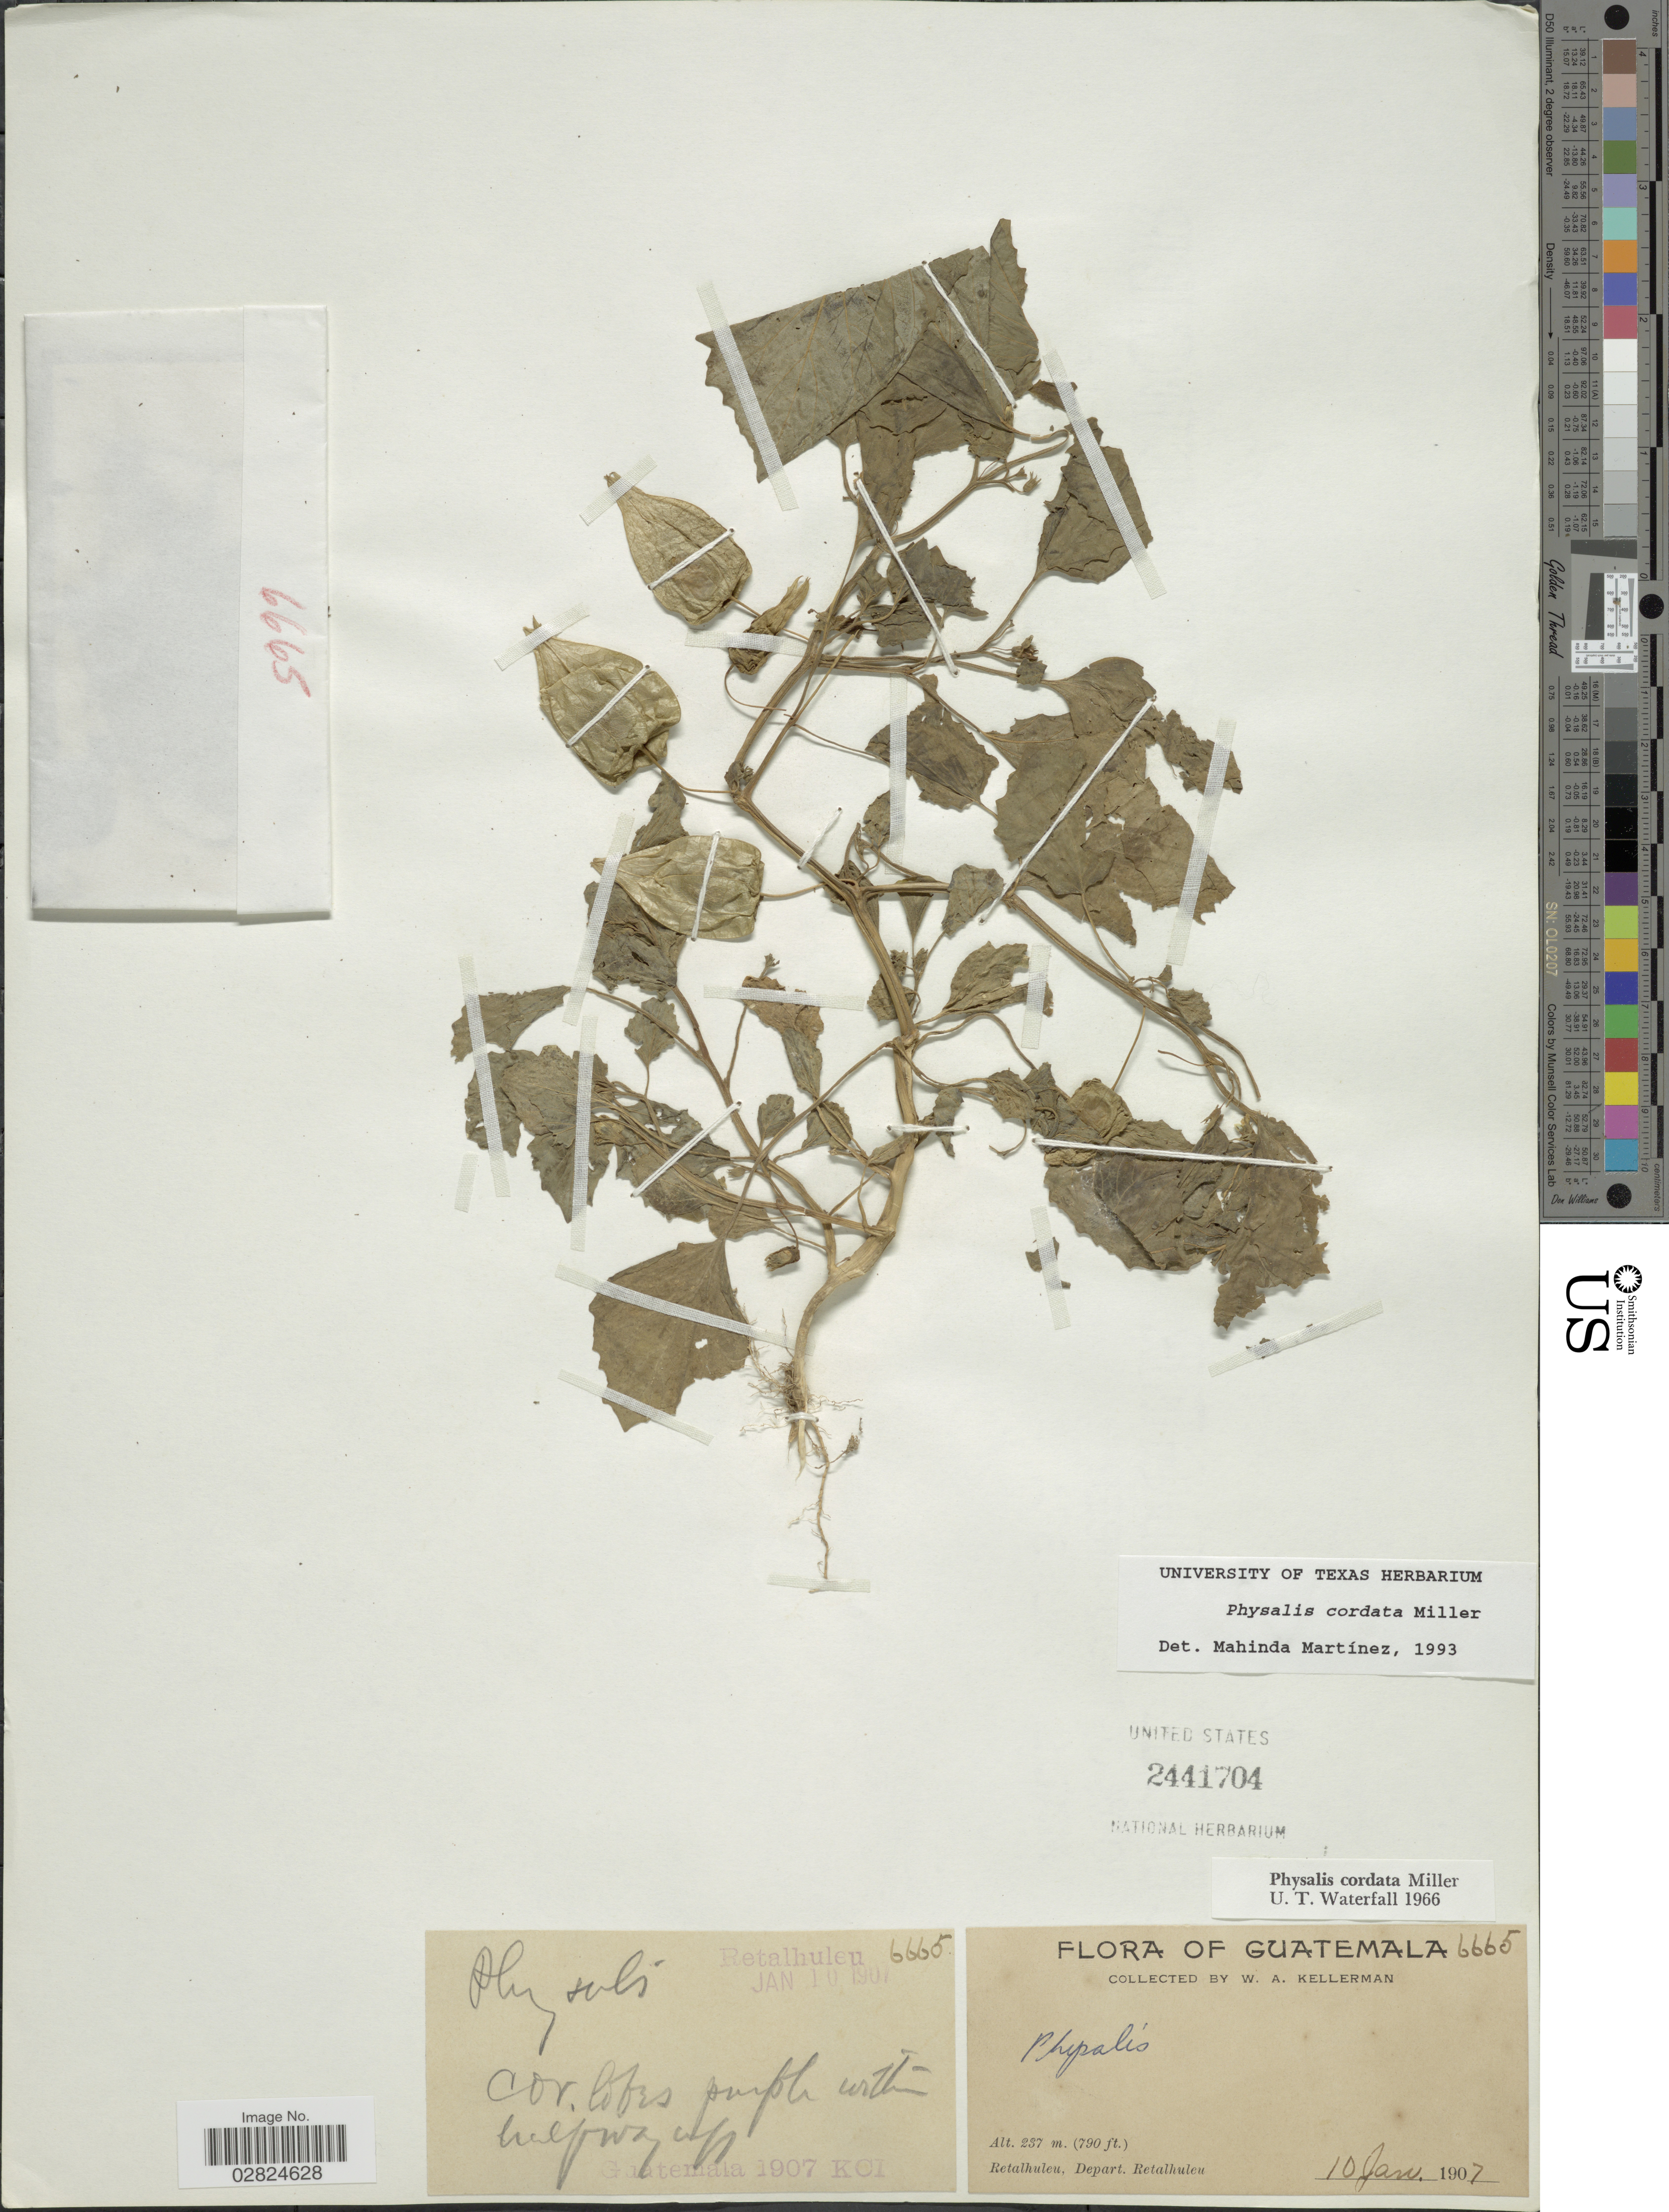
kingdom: Plantae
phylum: Tracheophyta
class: Magnoliopsida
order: Solanales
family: Solanaceae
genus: Physalis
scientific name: Physalis cordata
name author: Mill.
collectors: W. Kellerman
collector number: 6665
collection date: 1907-01-10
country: Guatemala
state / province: Retalhuleu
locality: Depart. Retalhuleu.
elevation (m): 241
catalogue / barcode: US 2441704